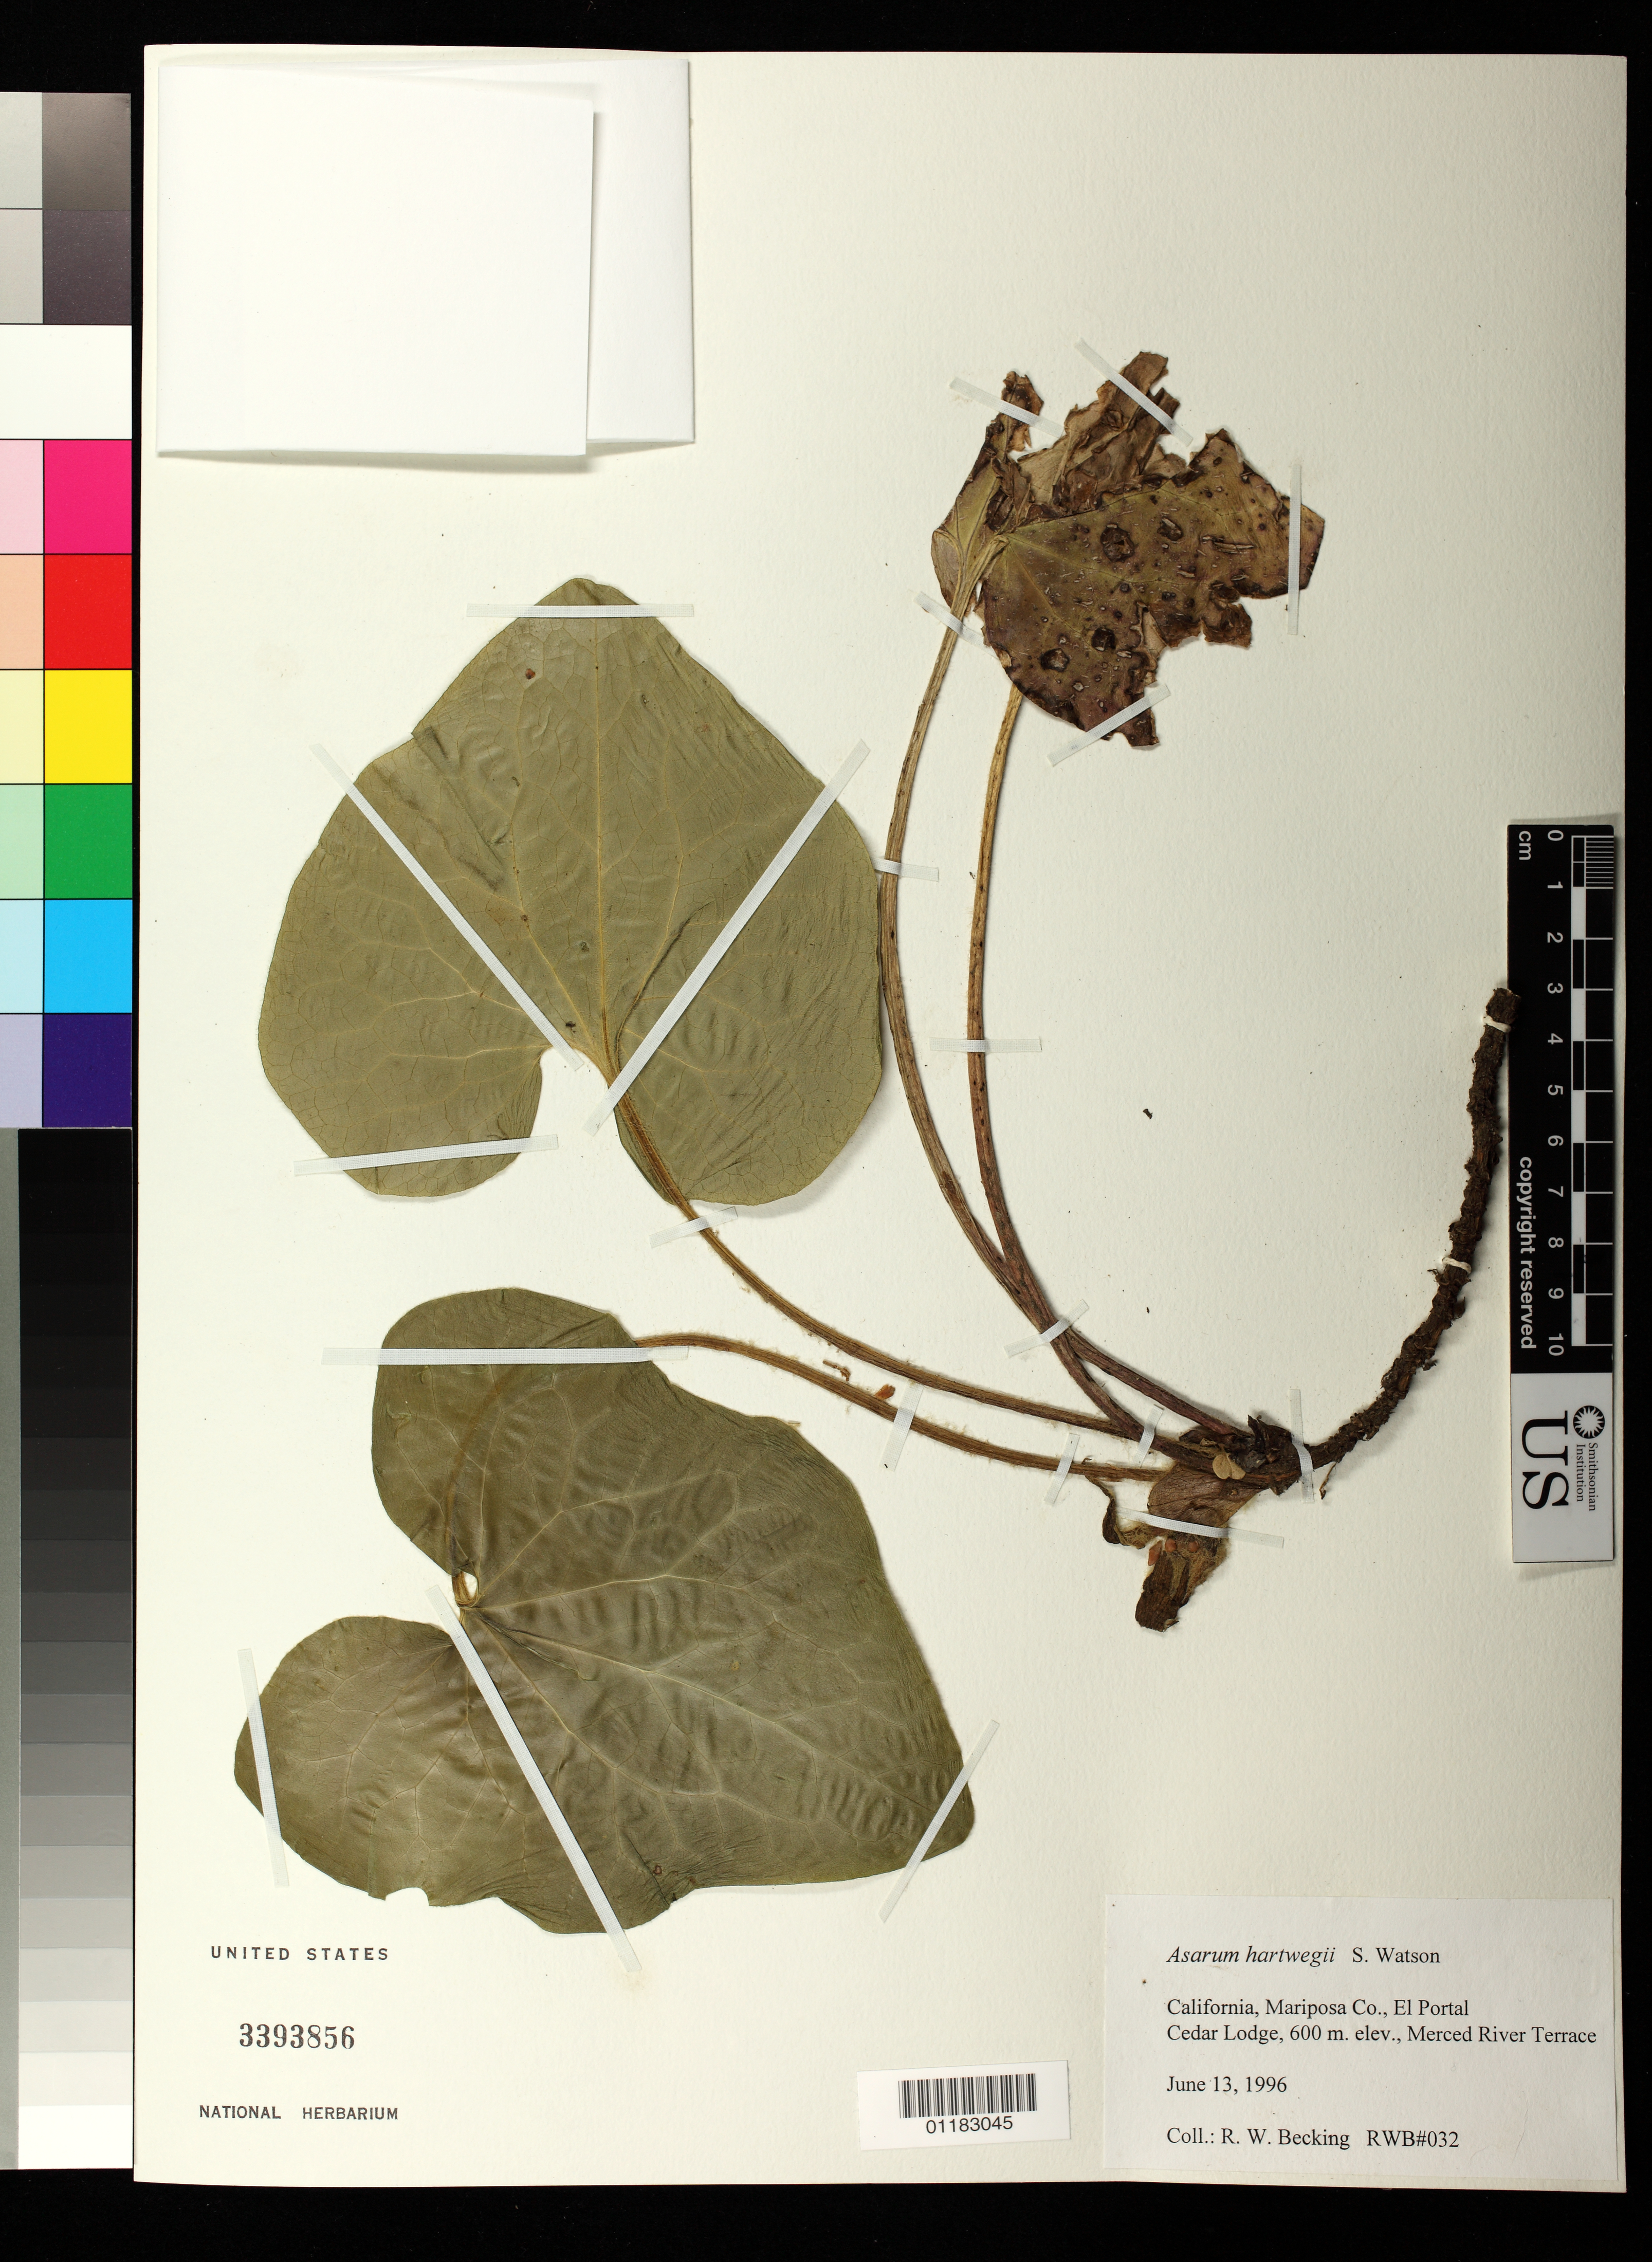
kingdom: Plantae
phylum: Tracheophyta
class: Magnoliopsida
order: Piperales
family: Aristolochiaceae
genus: Asarum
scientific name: Asarum caudatum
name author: Lindl.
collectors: R. Becking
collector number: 32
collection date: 1996-06-13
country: United States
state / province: California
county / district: Mariposa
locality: Mariposa Co. El Portal Cedar Lodge, Merced River Terrace.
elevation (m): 600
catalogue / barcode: US 3393856